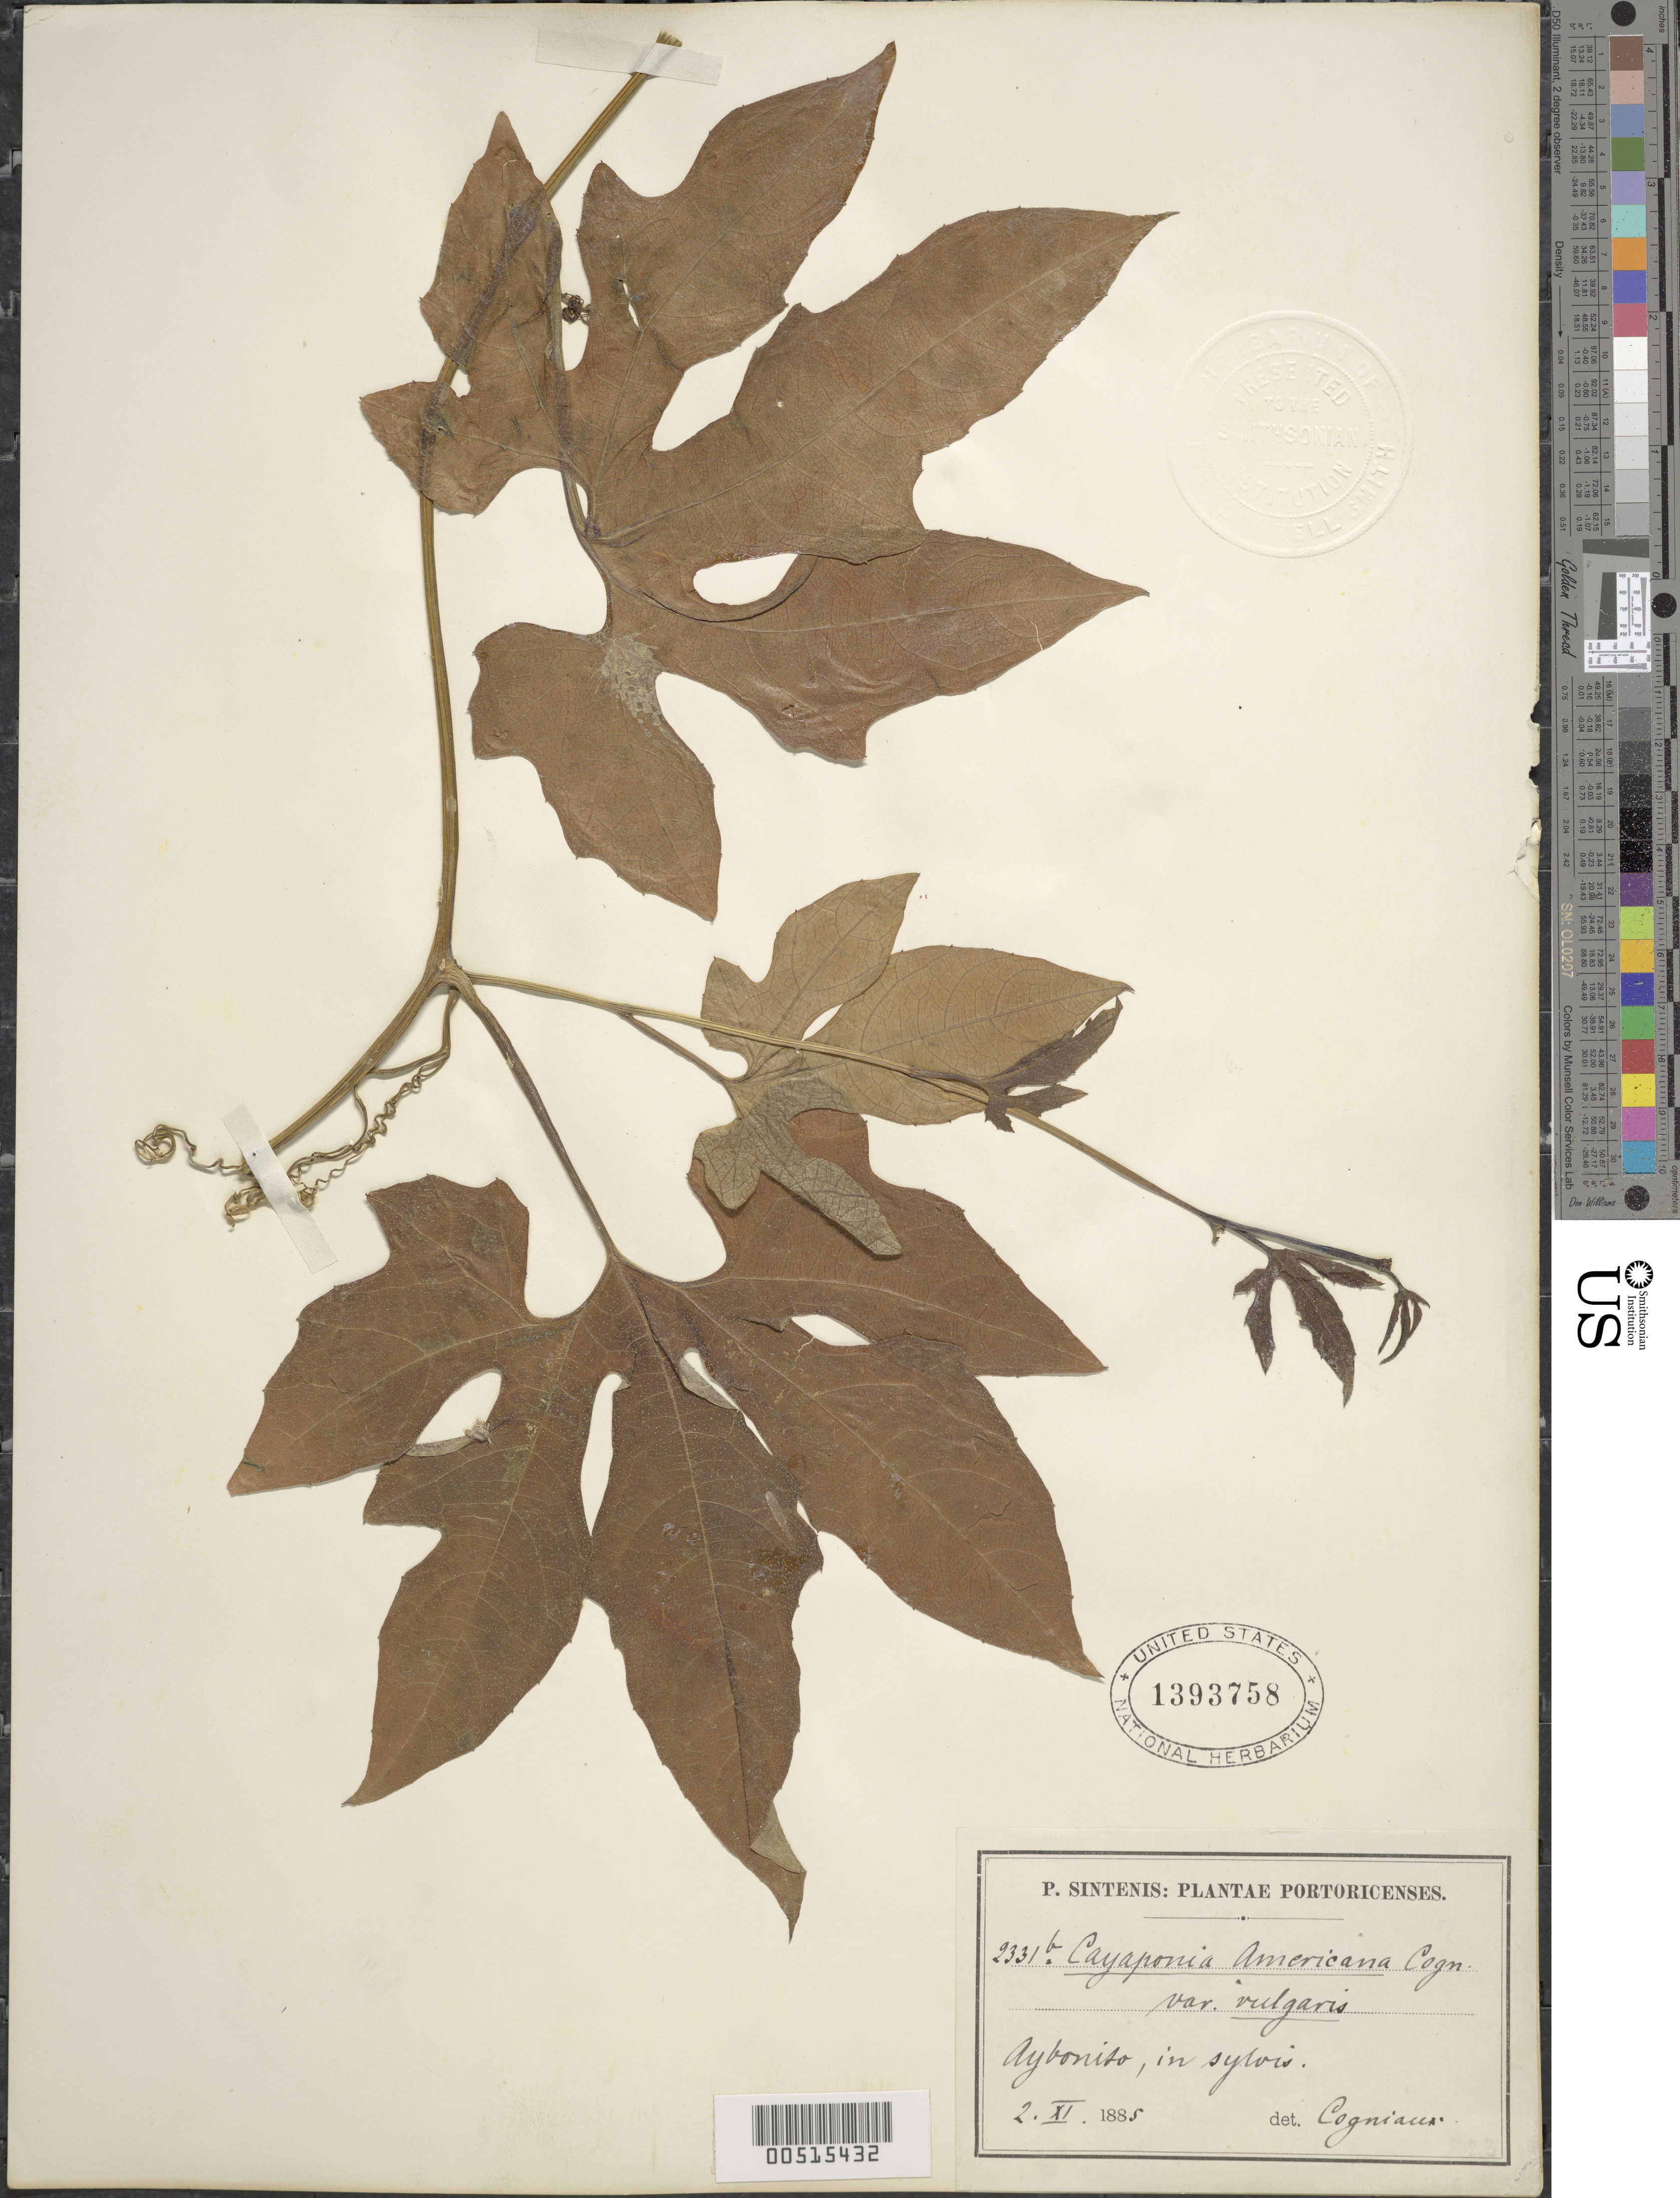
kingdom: Plantae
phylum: Tracheophyta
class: Magnoliopsida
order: Cucurbitales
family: Cucurbitaceae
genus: Cayaponia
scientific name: Cayaponia americana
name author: (Lam.) Cogn.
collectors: P. Sintenis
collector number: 2331b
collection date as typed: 02 Nov 1885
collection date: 1885-11-02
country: Puerto Rico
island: Greater Antilles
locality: Aibonito. In sylvis.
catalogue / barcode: US 1393758